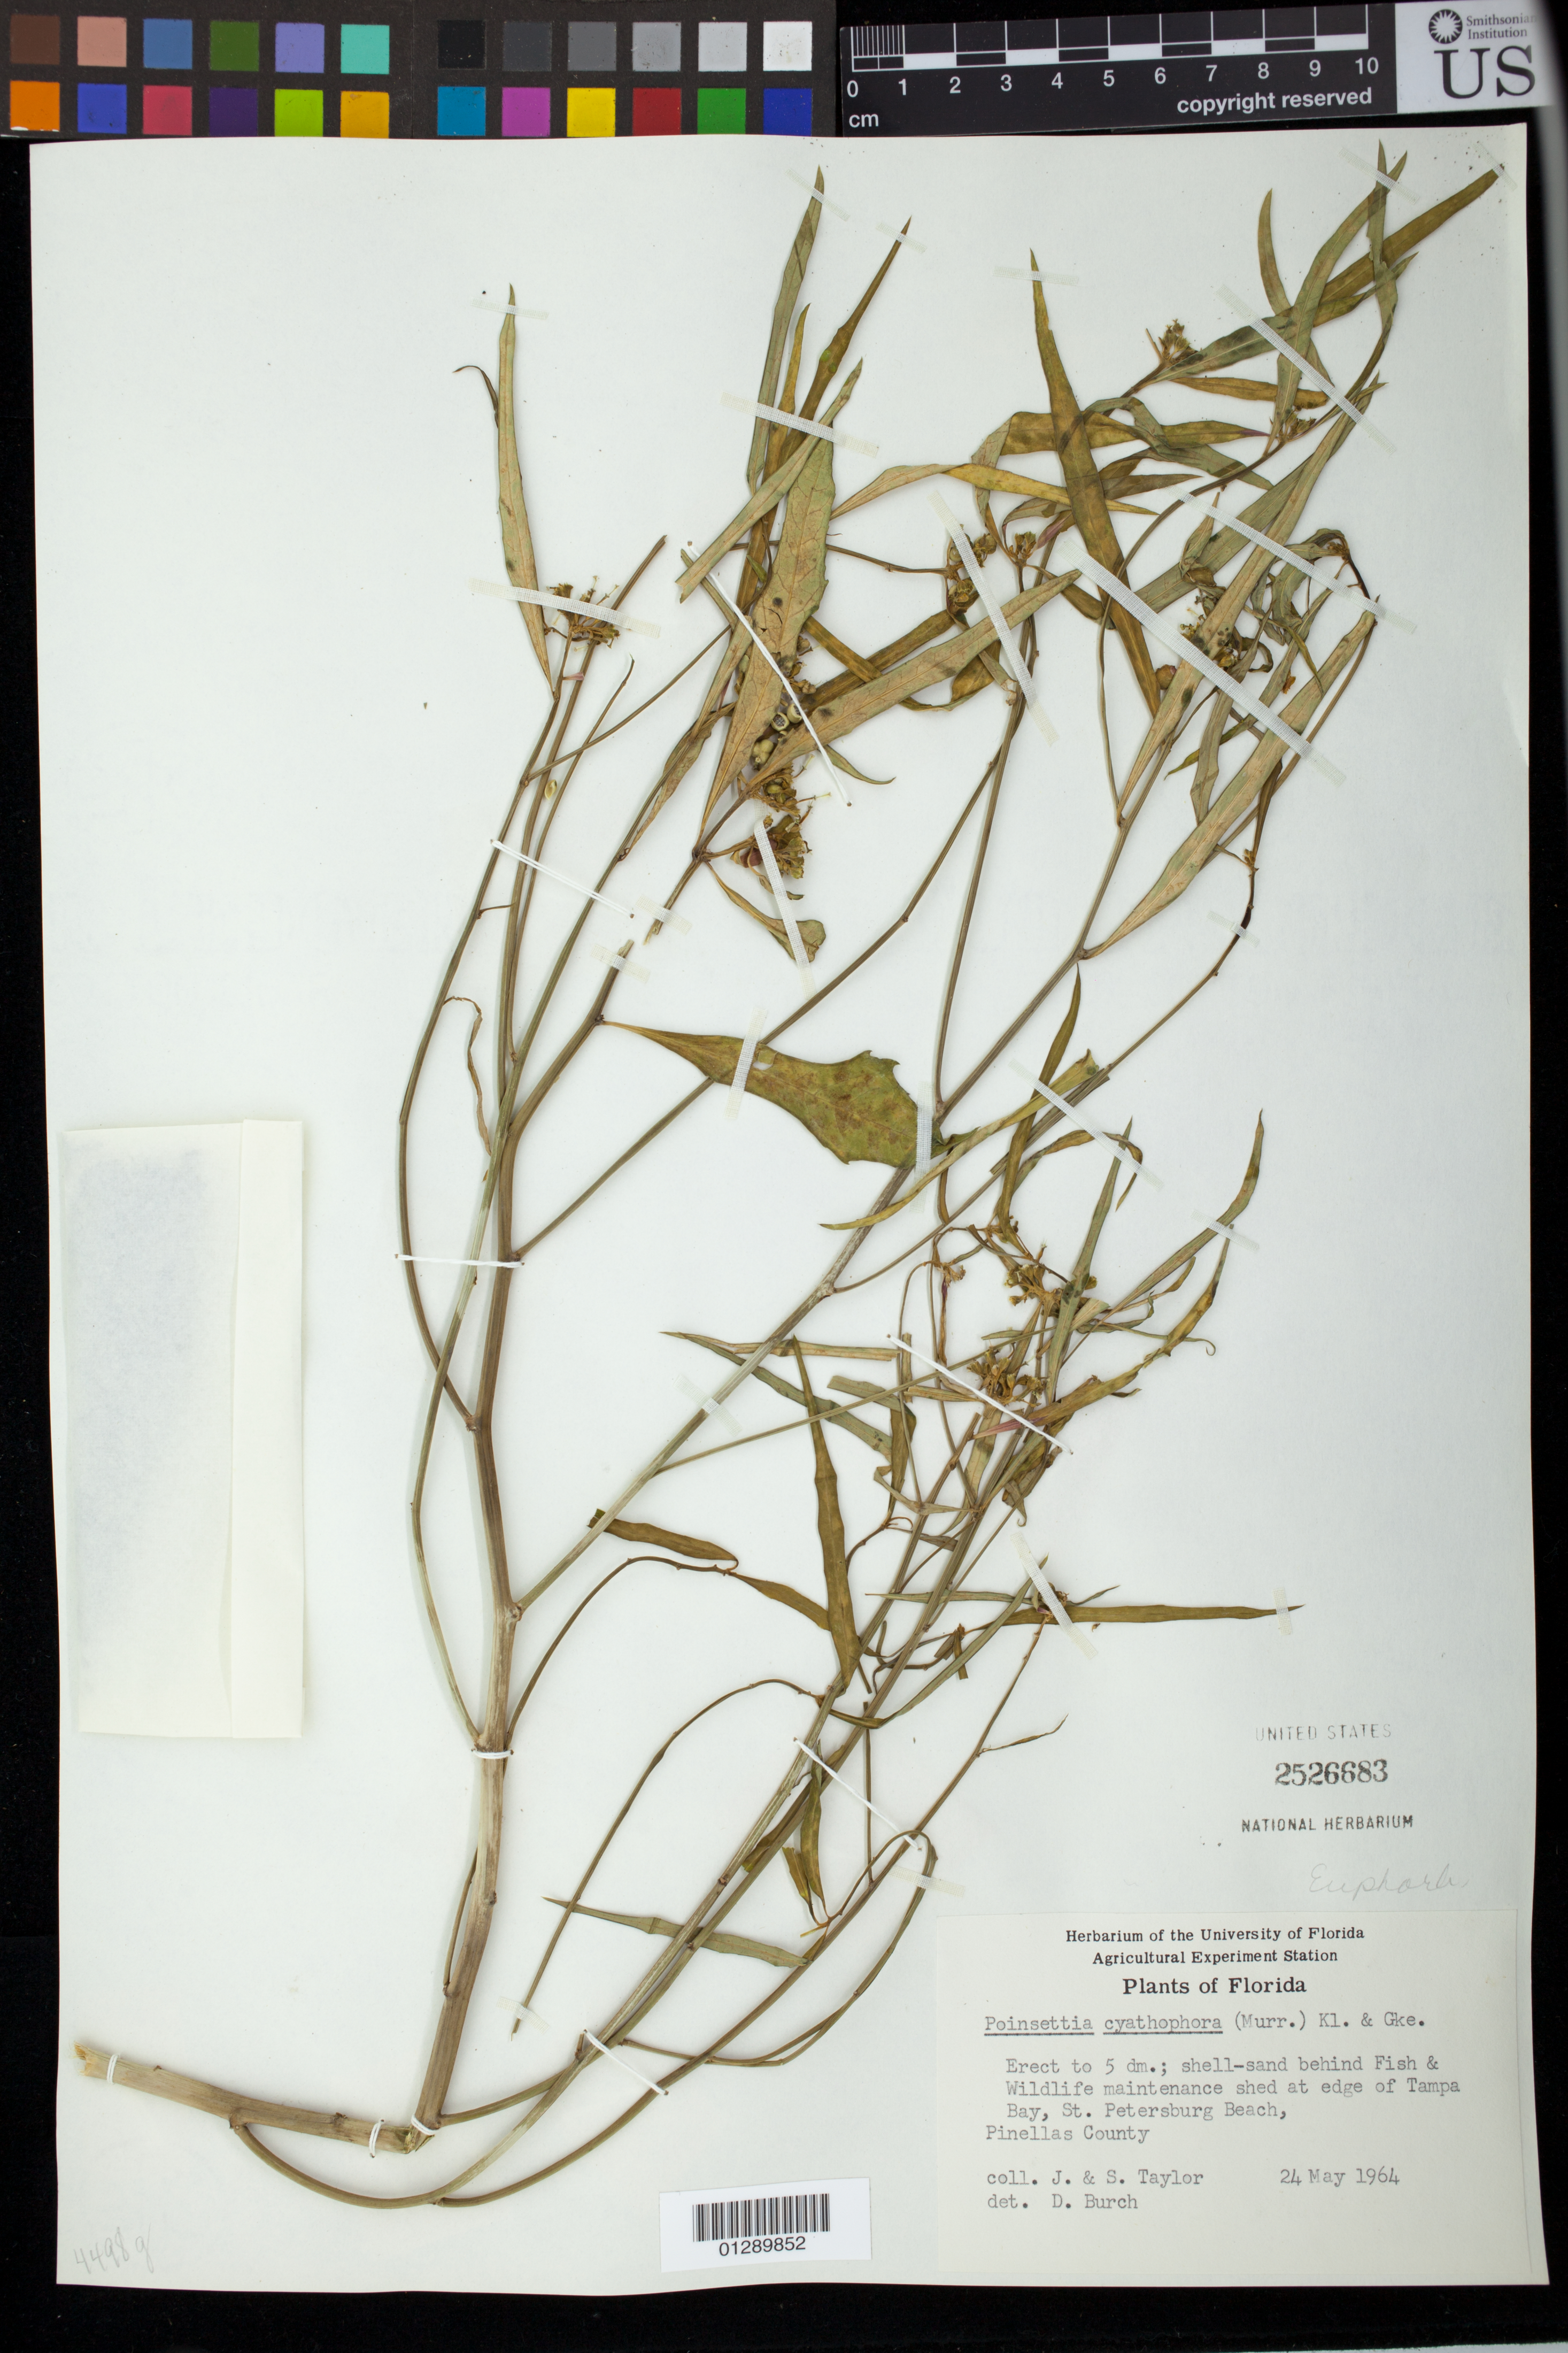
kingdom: Plantae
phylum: Tracheophyta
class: Magnoliopsida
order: Malpighiales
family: Euphorbiaceae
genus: Euphorbia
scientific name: Euphorbia heterophylla var. cyathophora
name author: (Murr.) Griseb.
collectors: J. Taylor & S. Taylor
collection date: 1964-05-24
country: United States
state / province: Florida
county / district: Pinellas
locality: behind Fish & Wildlife maintenance shed at edge of Tampa Bay, St. Petersburg Beach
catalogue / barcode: US 2526683